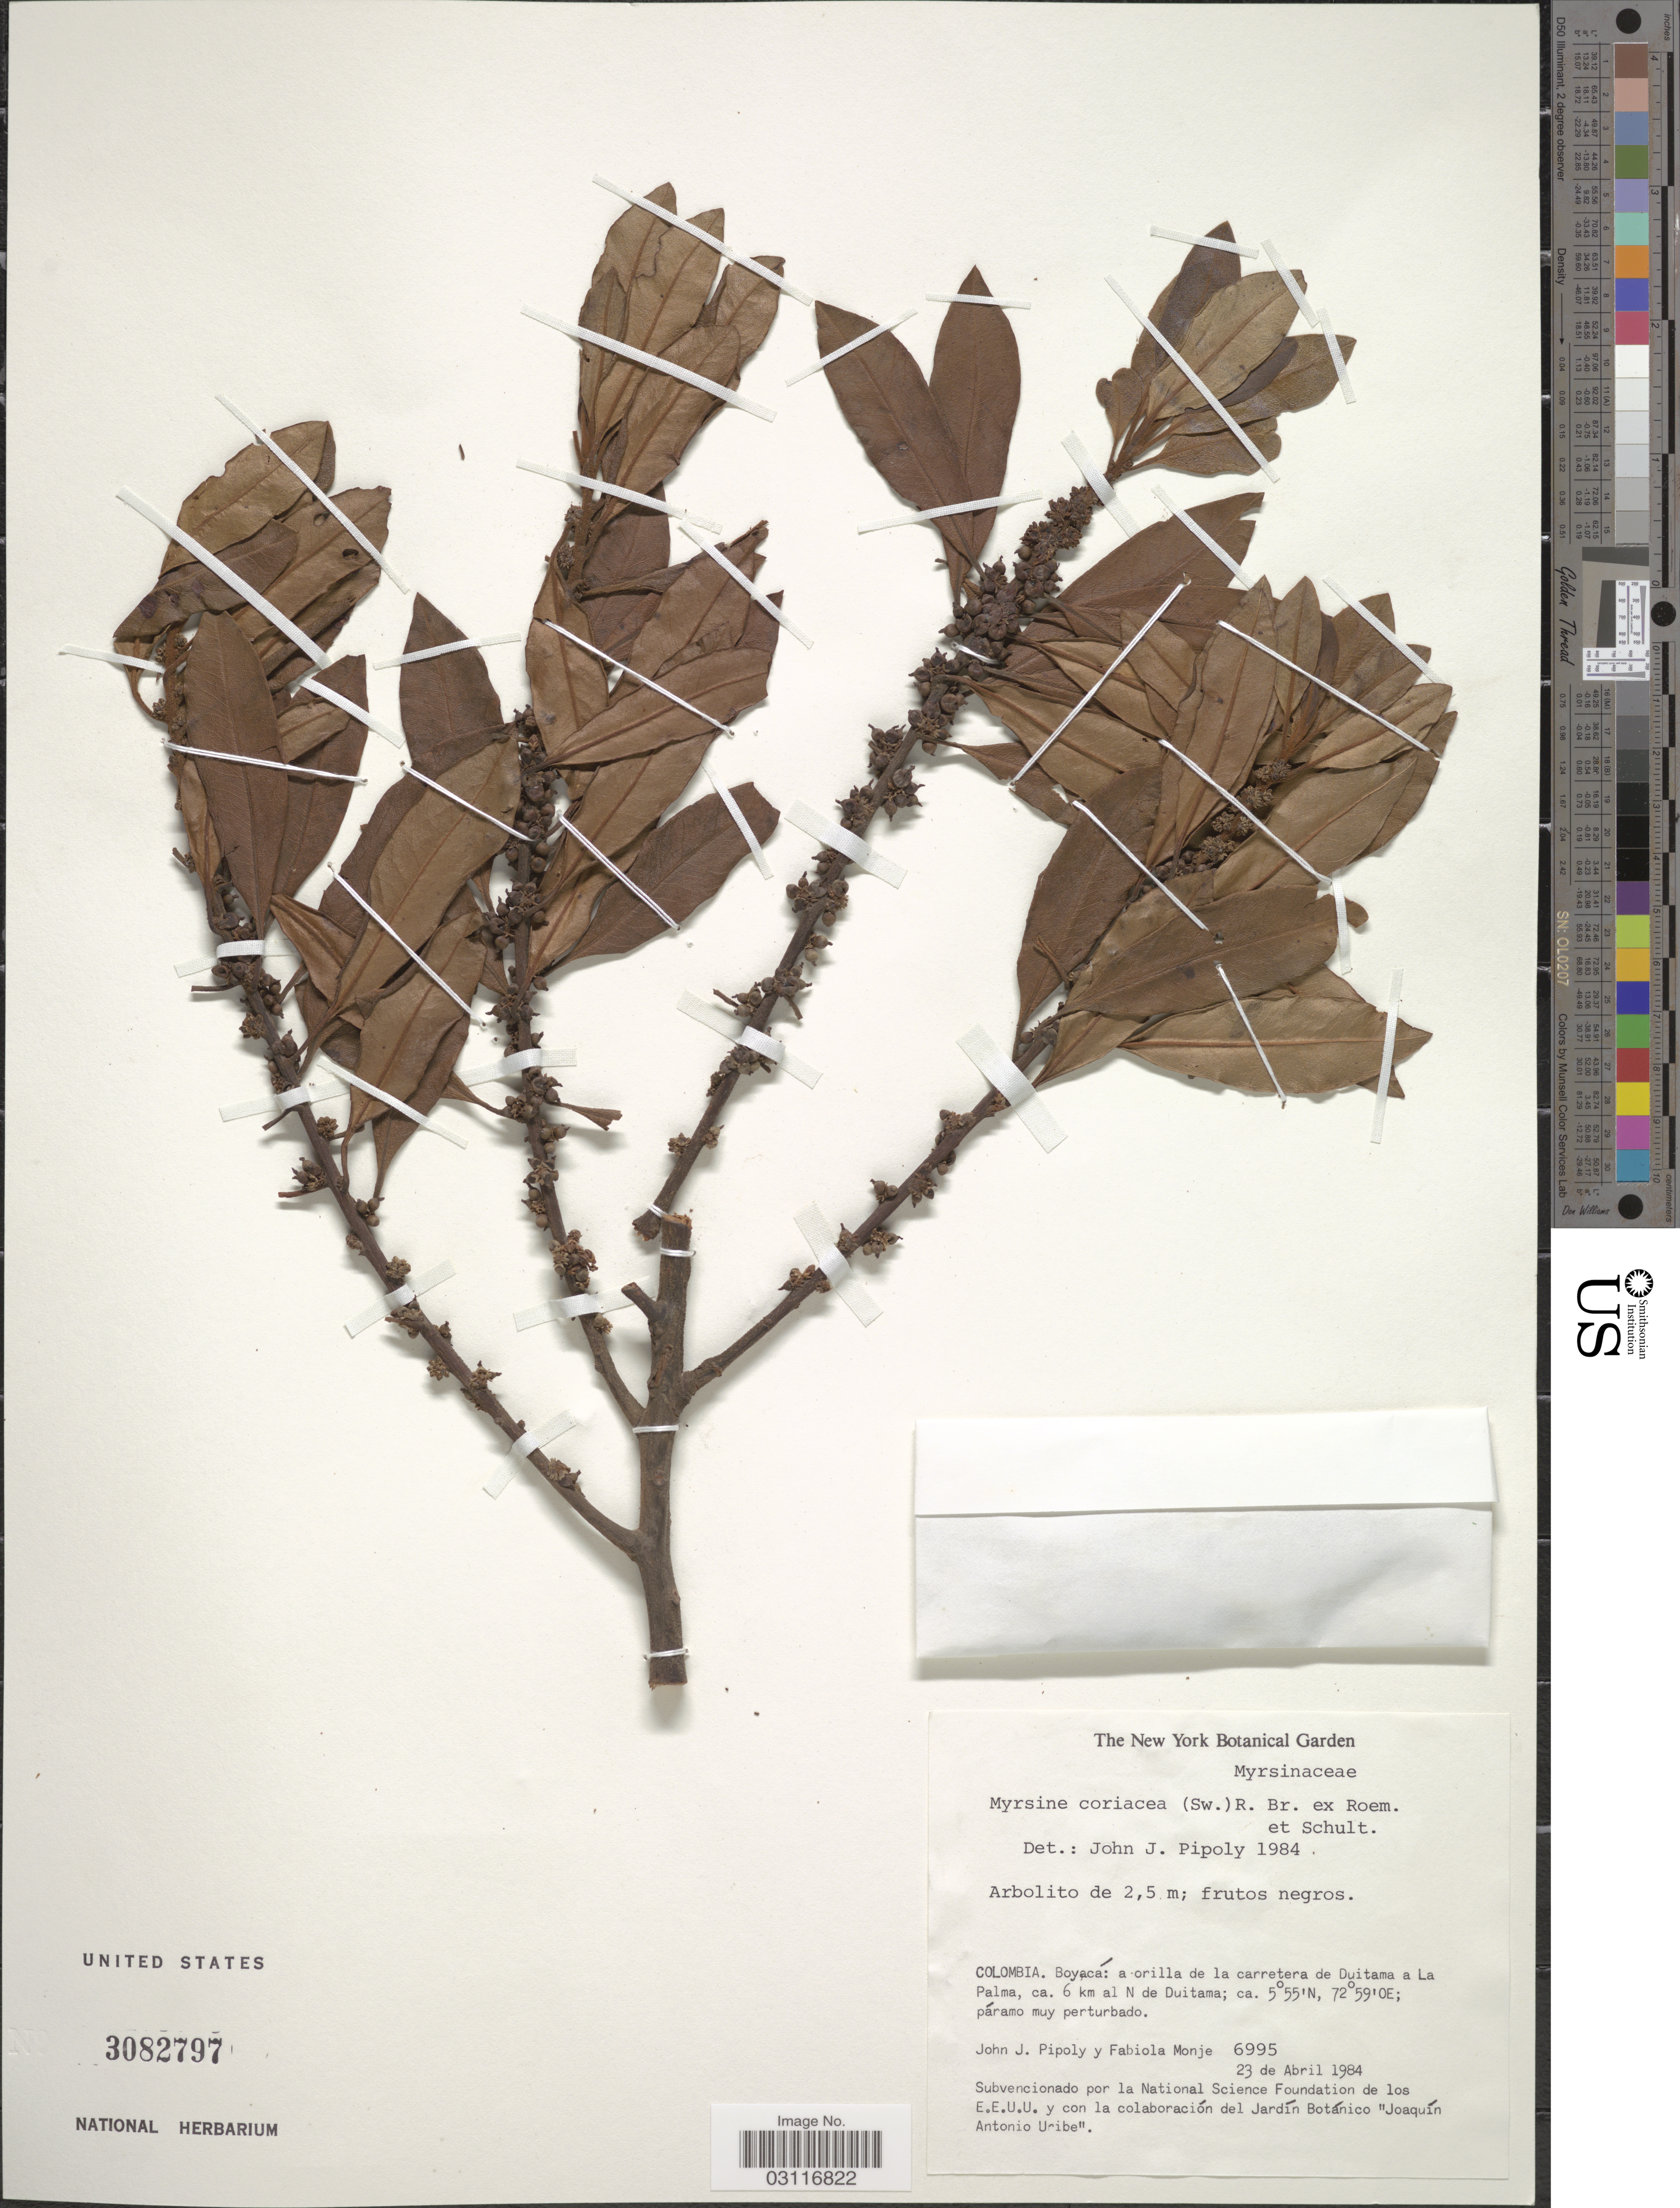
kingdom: Plantae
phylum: Tracheophyta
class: Magnoliopsida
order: Ericales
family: Primulaceae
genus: Myrsine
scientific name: Myrsine coriacea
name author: (Sw.) R. Br. ex Roem. & Schult.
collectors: J. J. Pipoly & F. Monje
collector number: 6995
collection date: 1984-04-23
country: Colombia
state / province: Boyacá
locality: A orilla de la carretera de Duitama a La Palma, ca. 6 km al N de Duitama.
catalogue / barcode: US 3082797